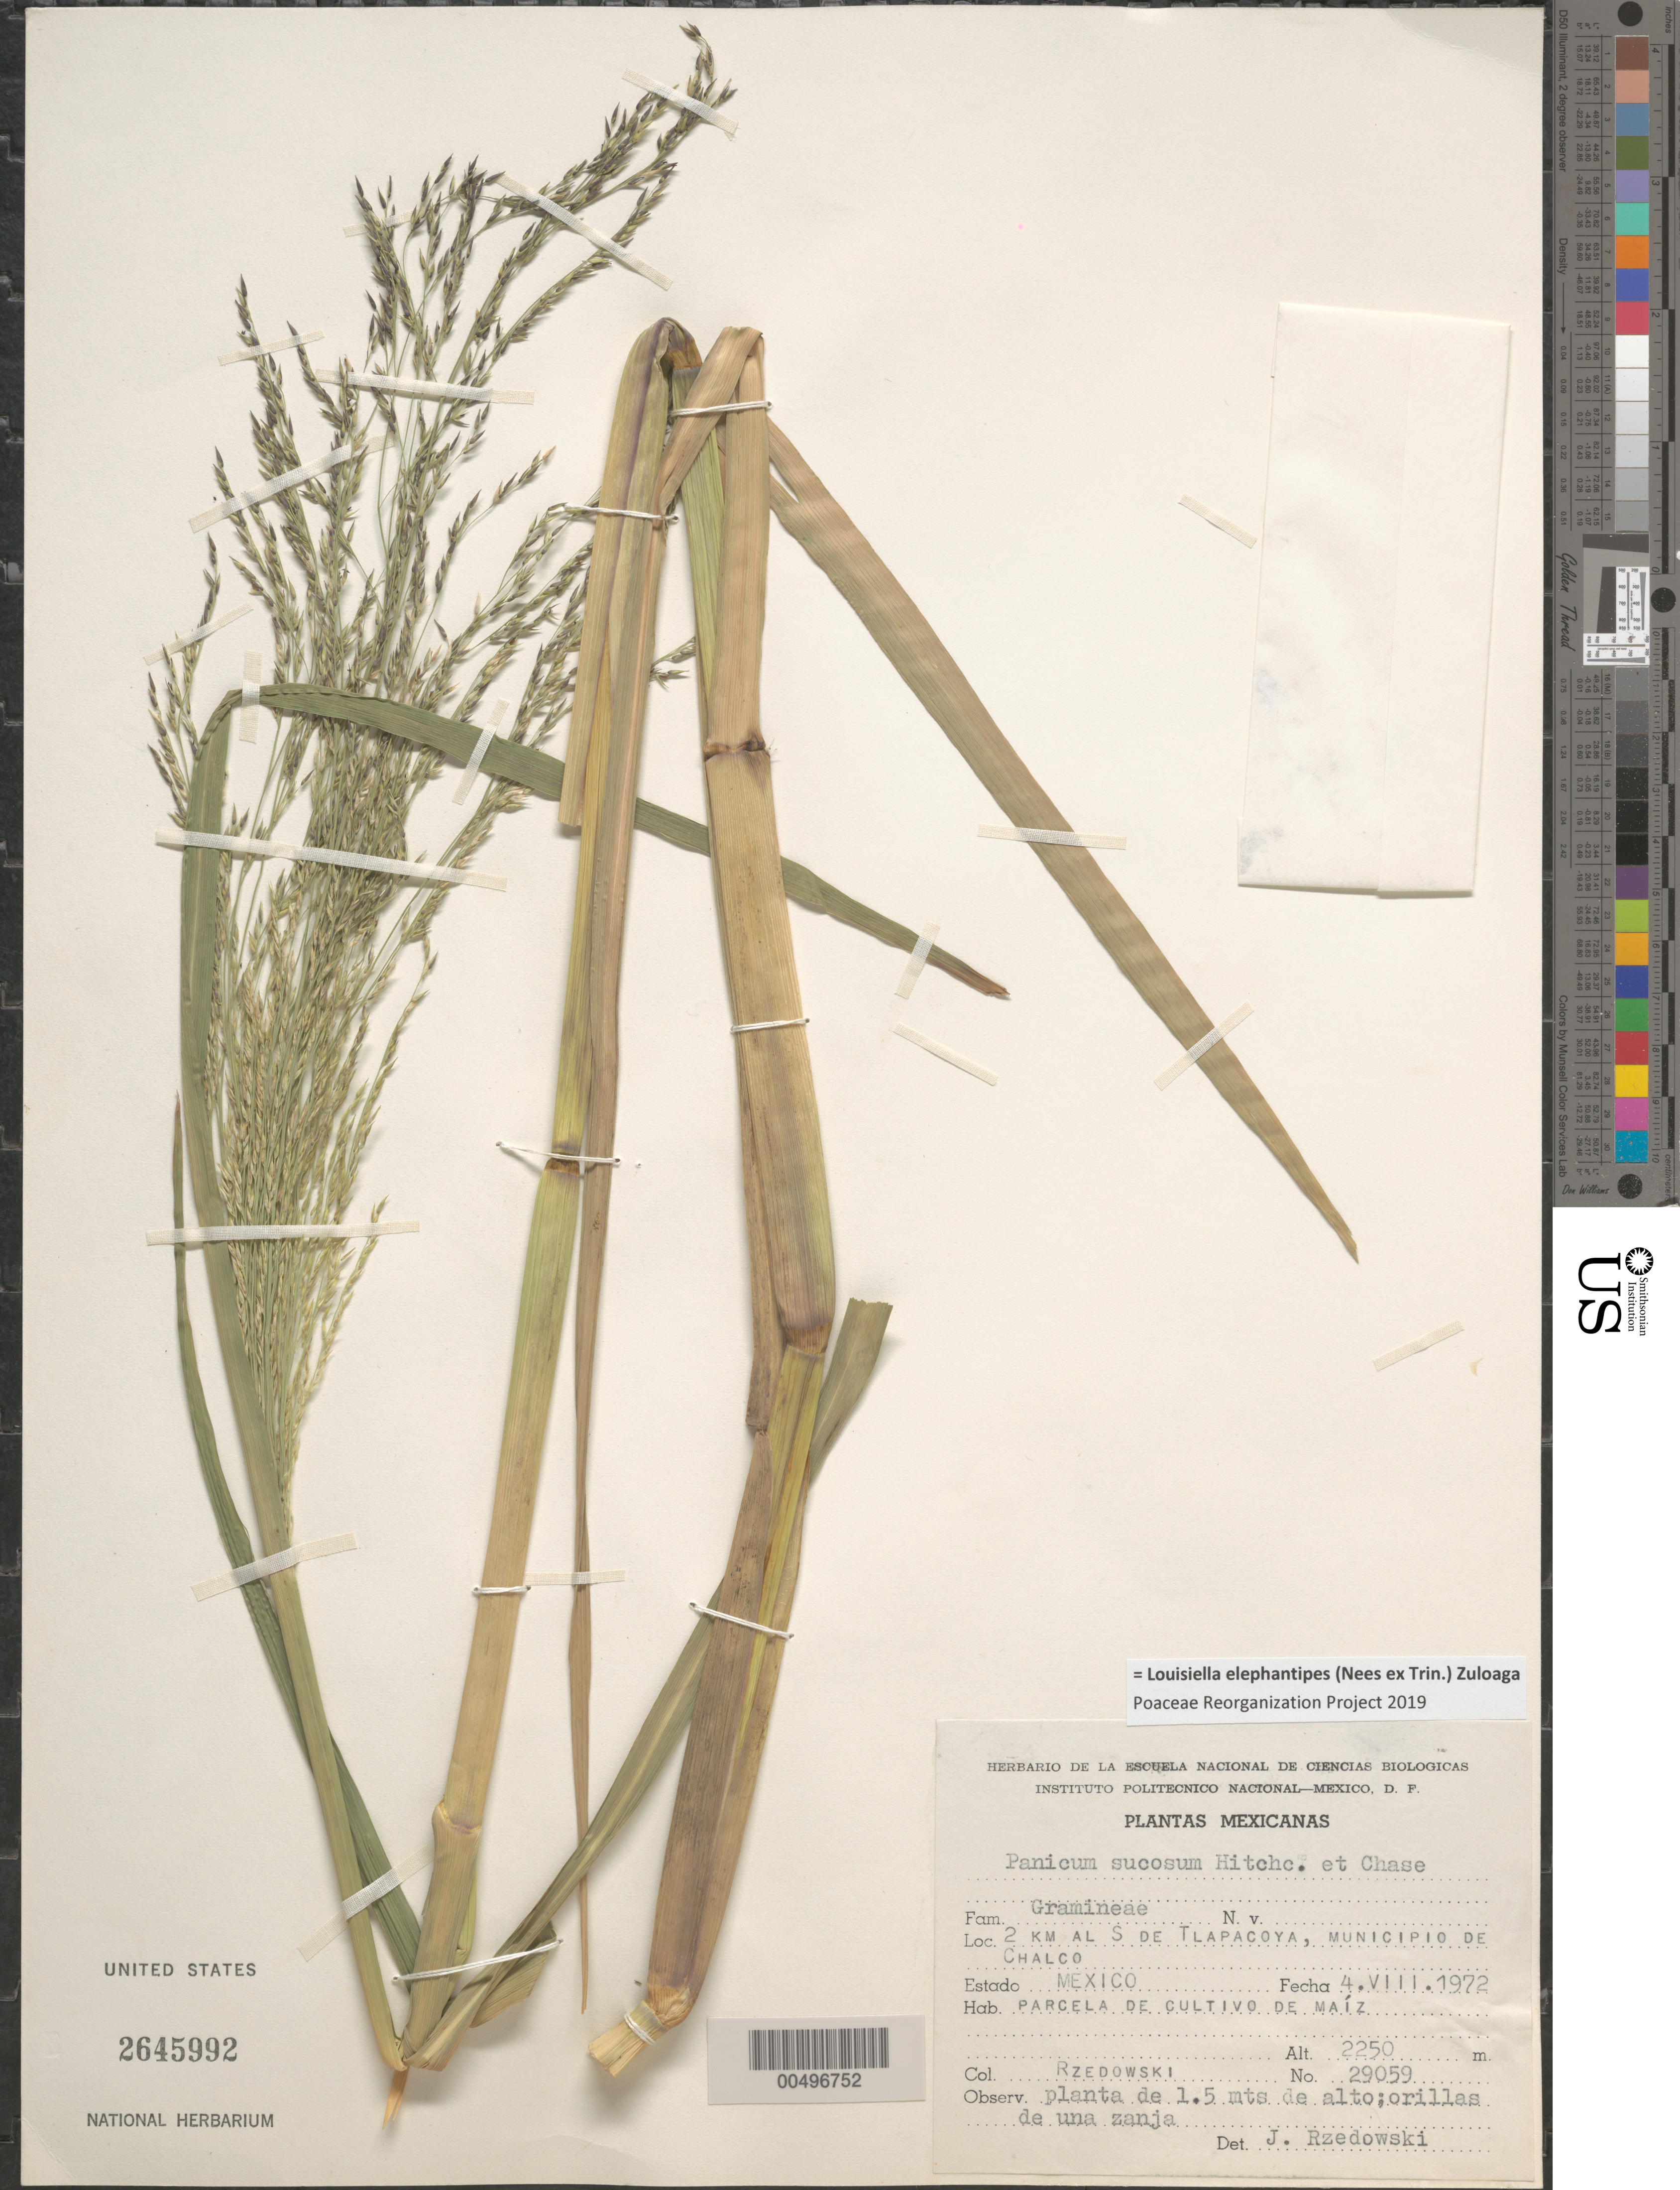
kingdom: Plantae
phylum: Tracheophyta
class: Liliopsida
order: Poales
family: Poaceae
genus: Panicum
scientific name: Panicum sucosum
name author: Hitchc. & Chase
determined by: Rzedowski, J.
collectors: J. Rzedowski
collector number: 29059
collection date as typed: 4 Aug 1972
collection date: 1972-08-04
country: Mexico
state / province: México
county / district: Chalco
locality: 2 km al S de Tlapacoya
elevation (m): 2250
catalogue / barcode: US 2645992